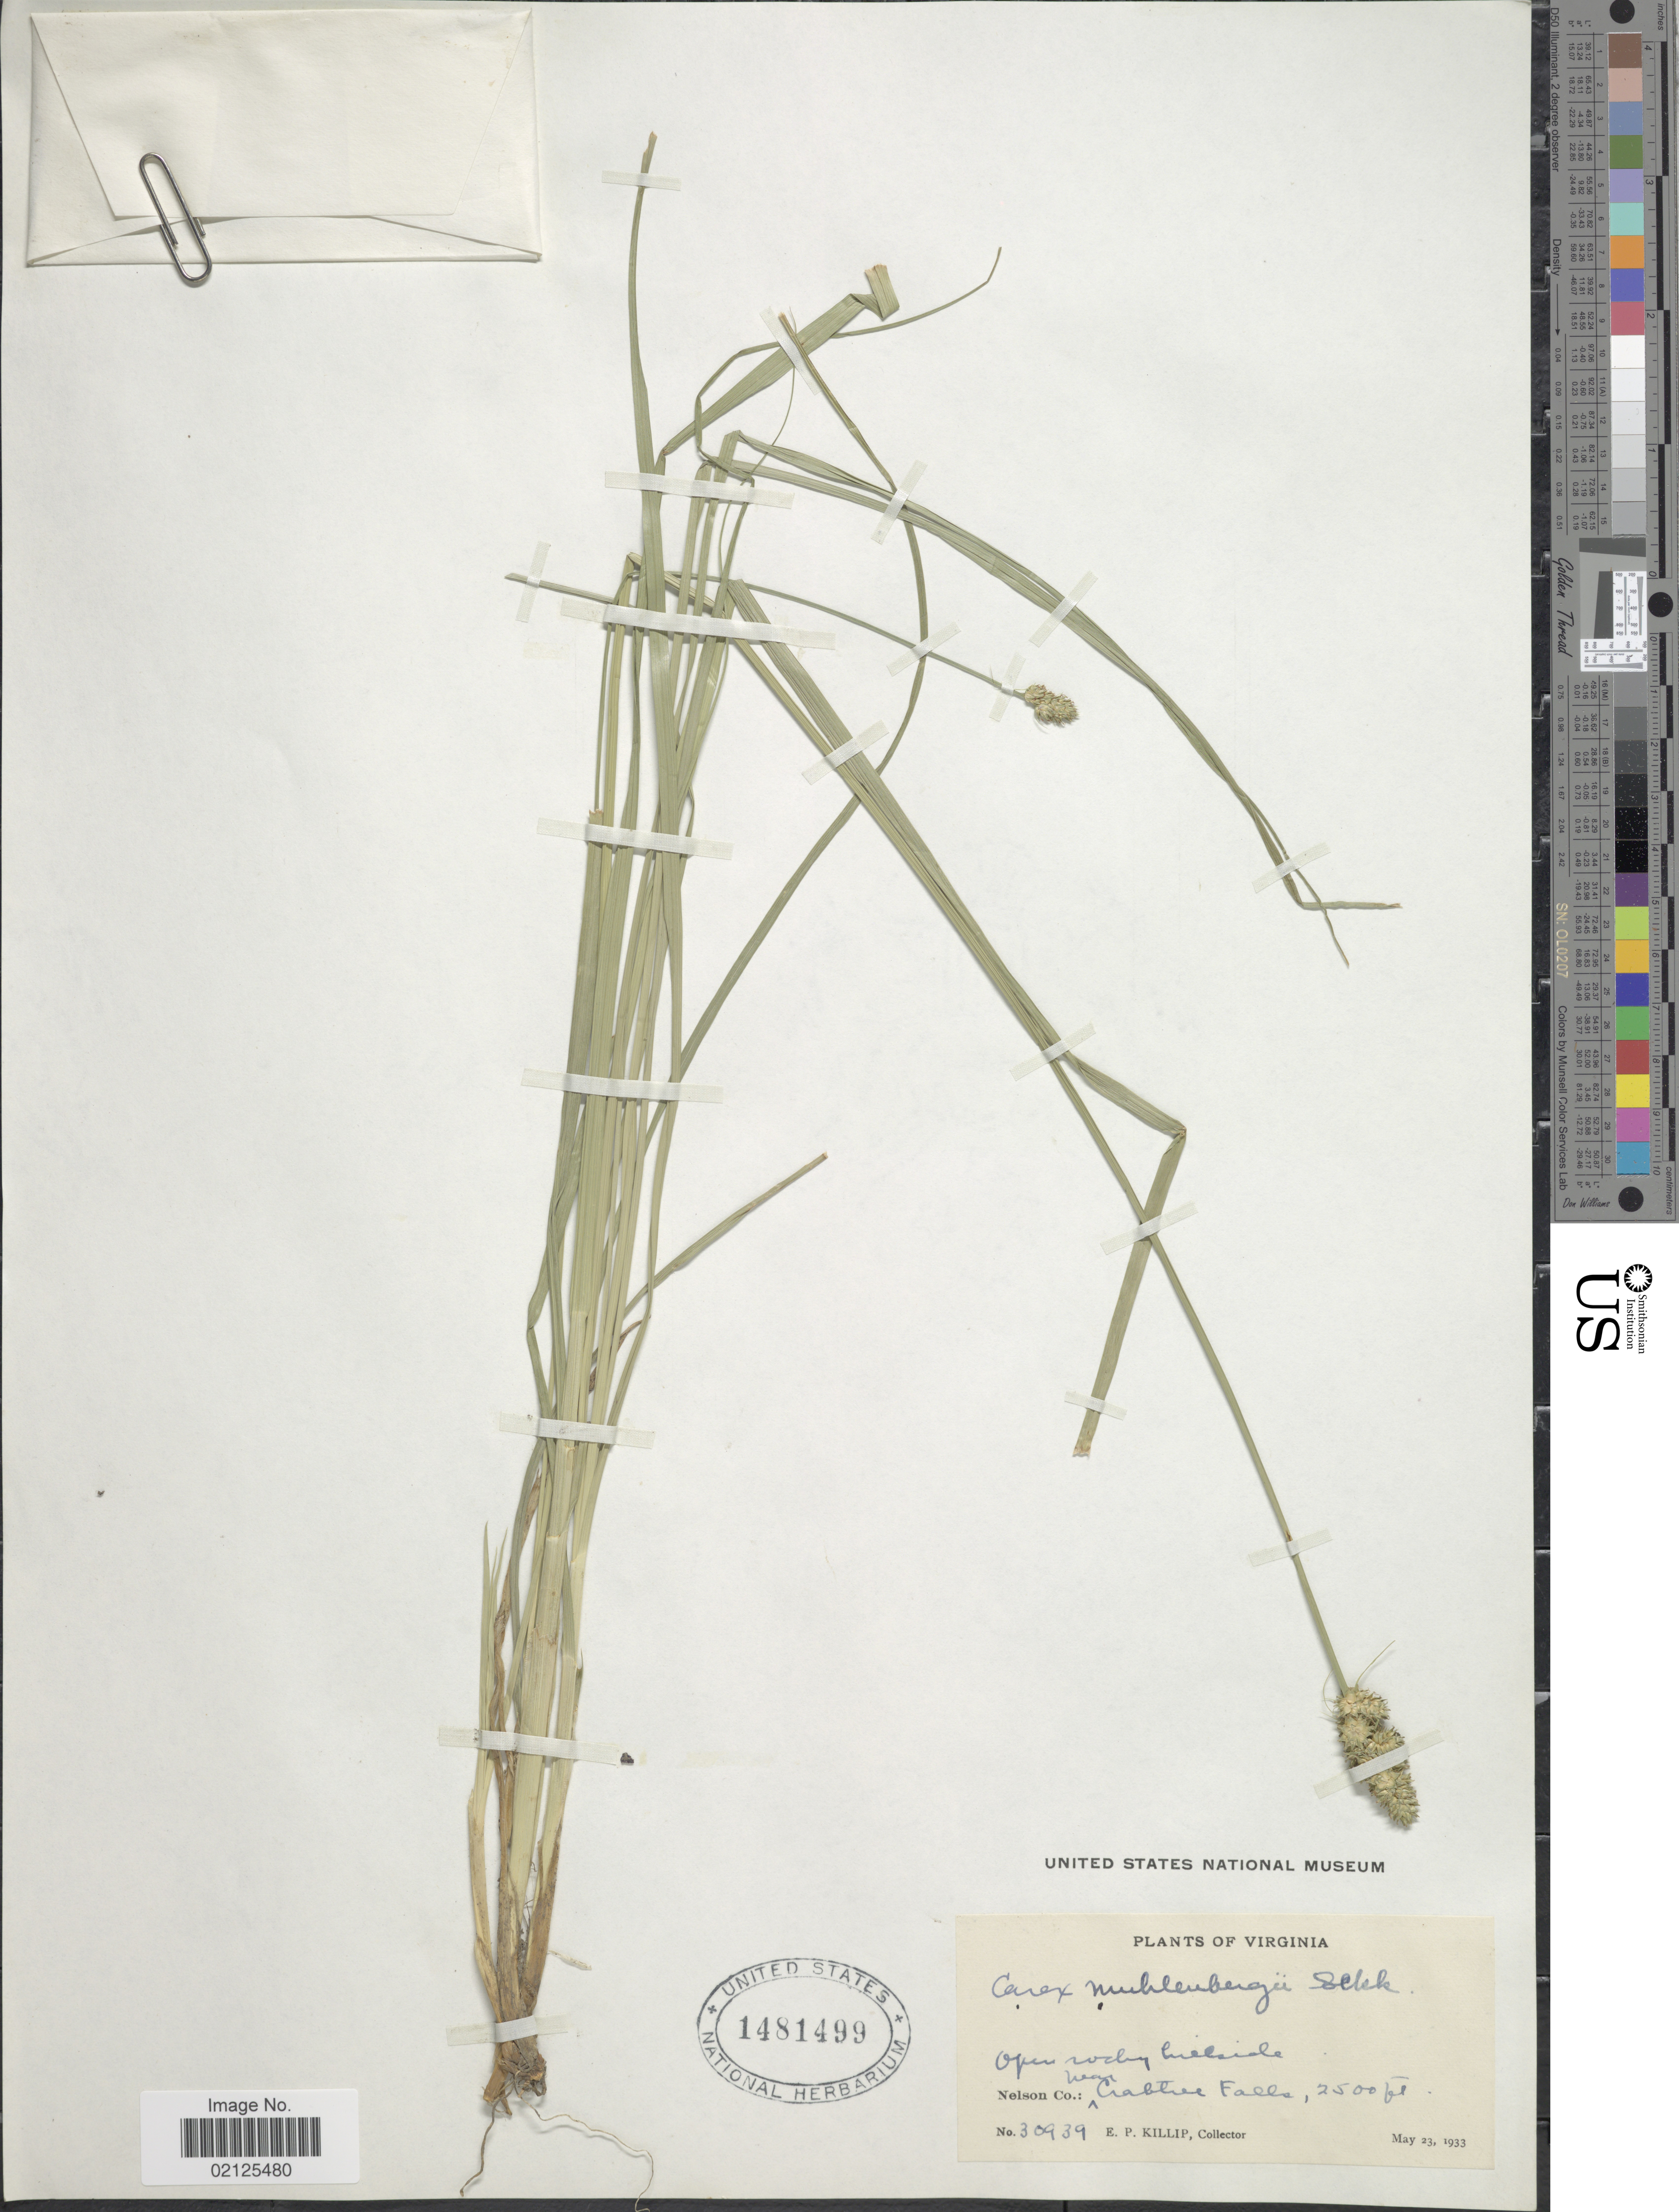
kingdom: Plantae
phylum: Tracheophyta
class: Liliopsida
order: Poales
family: Cyperaceae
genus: Carex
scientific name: Carex muehlenbergii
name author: Willd.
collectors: E. P. Killip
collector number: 30939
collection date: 1933-05-23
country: United States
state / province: Virginia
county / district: Nelson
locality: Open rocky hillside, Nelson Co: near Crabtree Falls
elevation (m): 762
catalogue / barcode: US 1481499